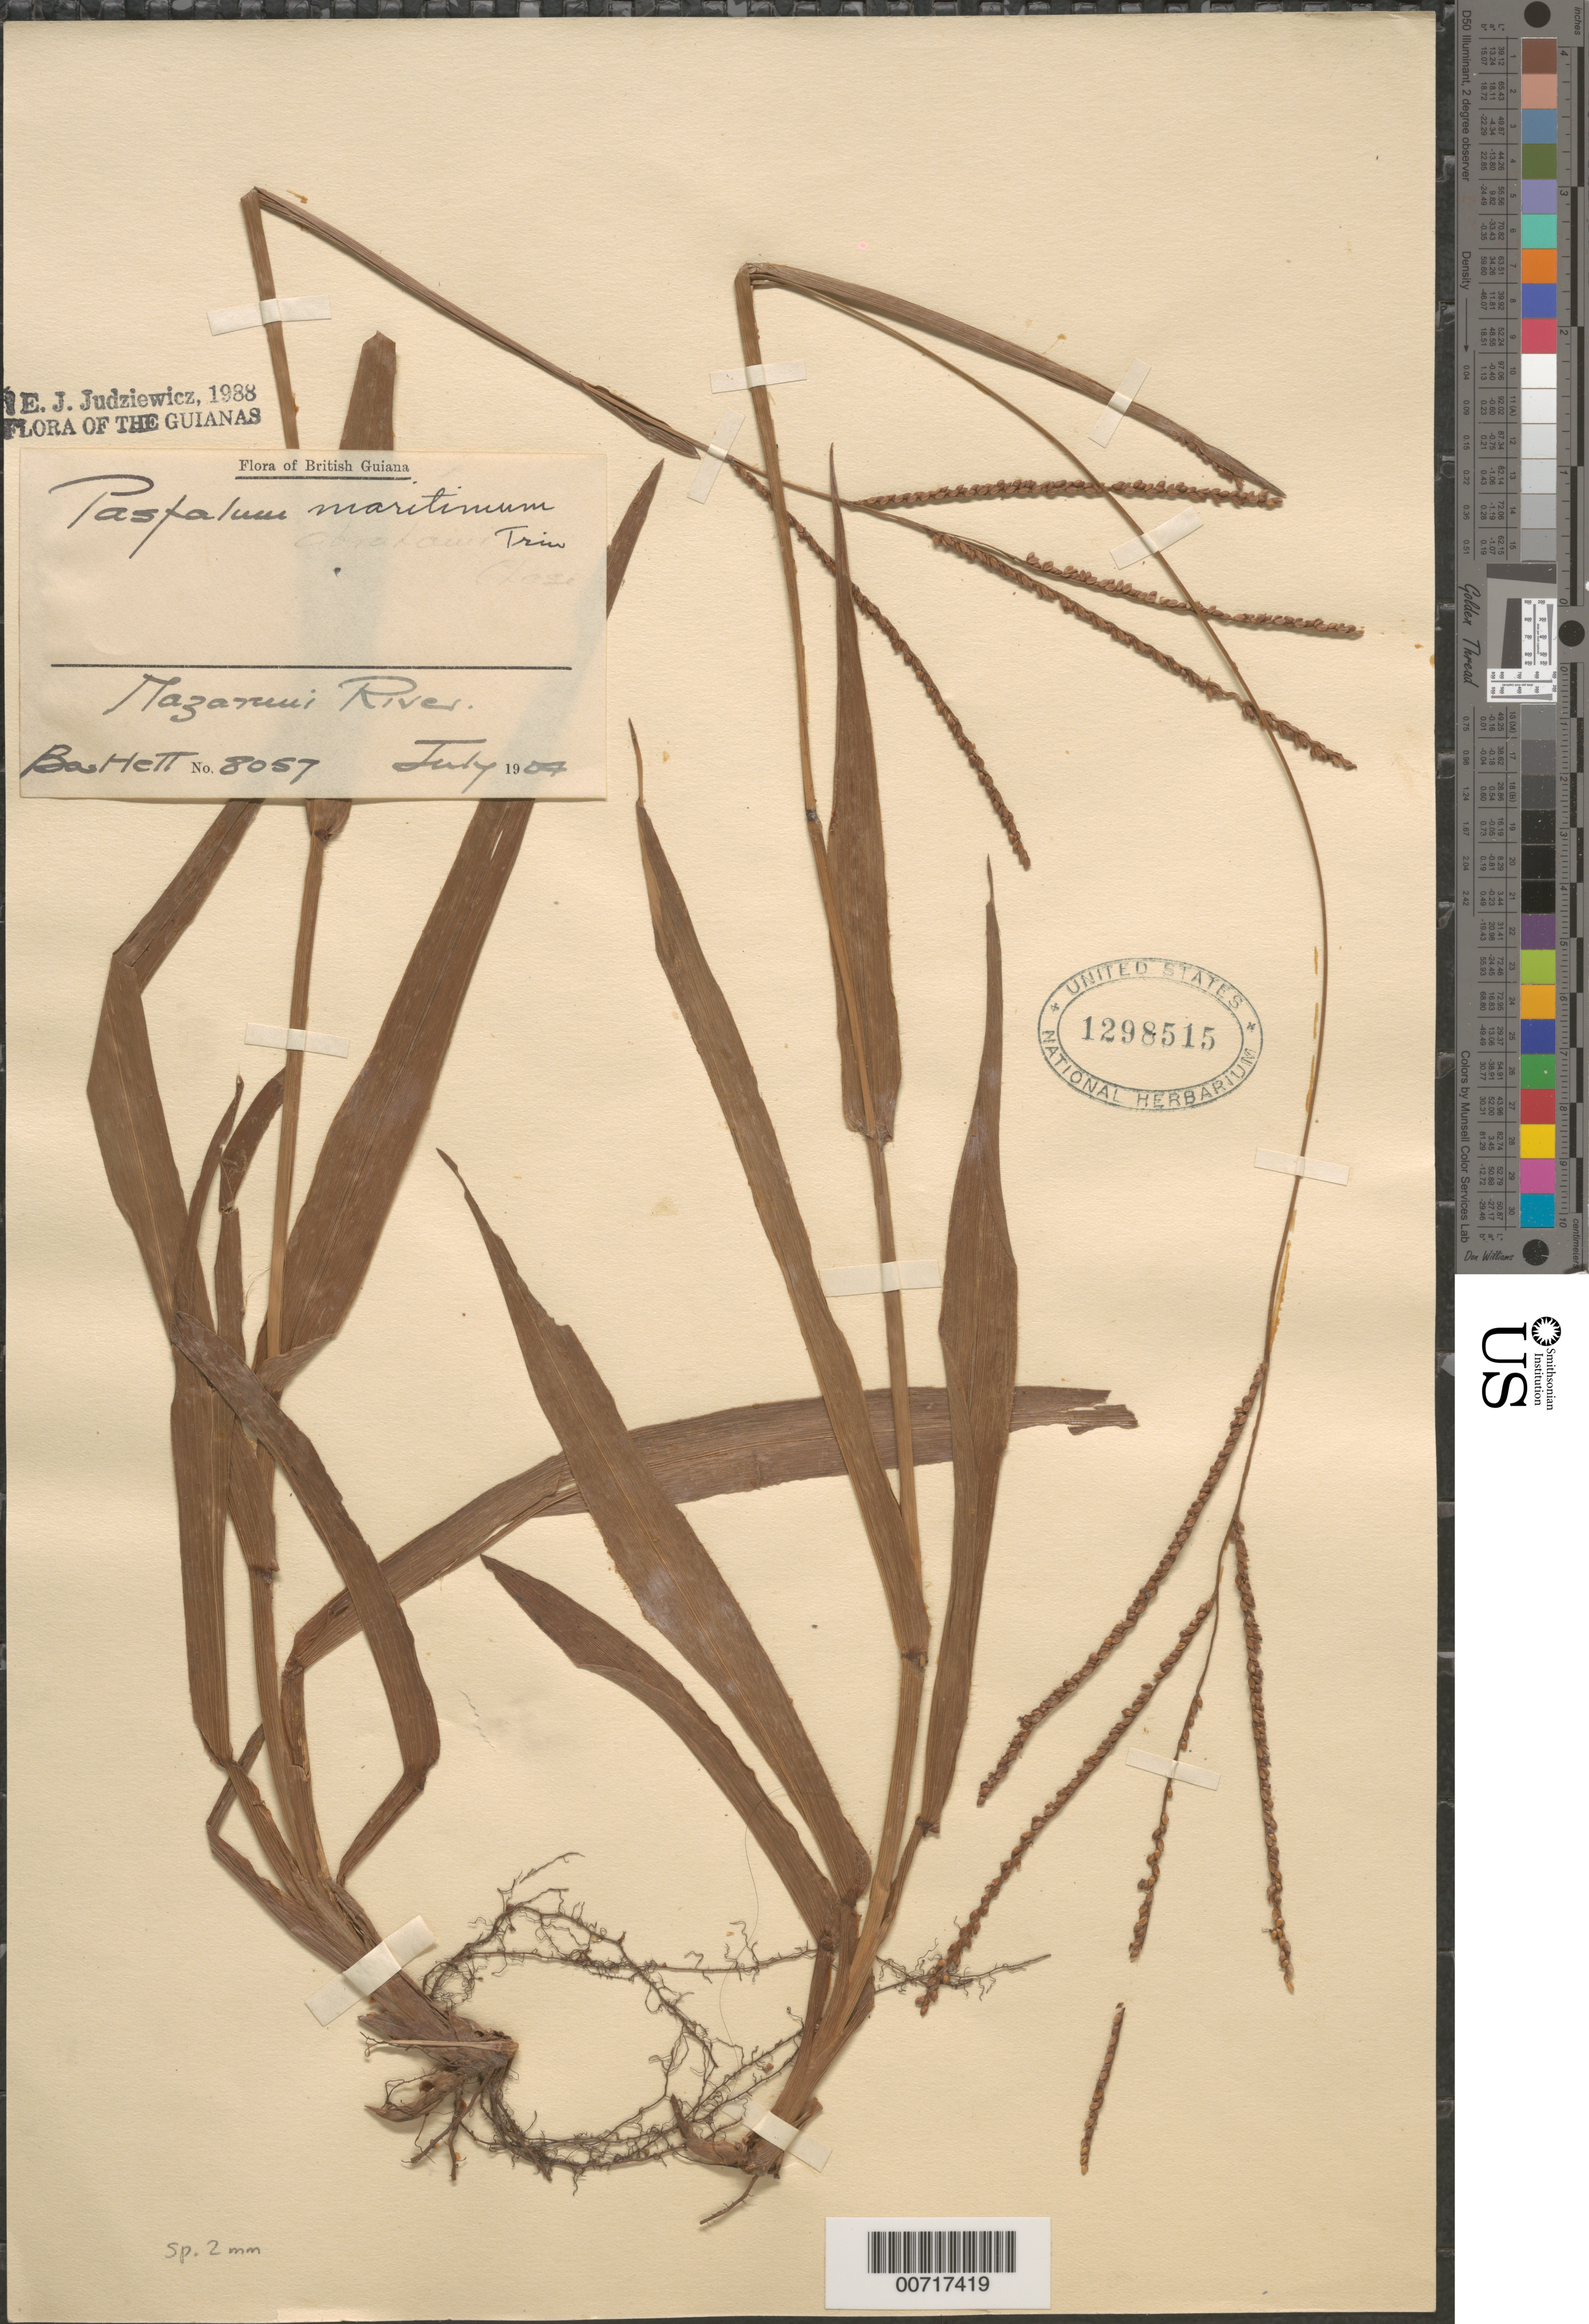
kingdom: Plantae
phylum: Tracheophyta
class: Liliopsida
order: Poales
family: Poaceae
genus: Paspalum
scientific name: Paspalum maritimum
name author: Trin.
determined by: Judziewicz, E. J.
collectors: A. W. Bartlett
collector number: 8057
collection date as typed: Jul-04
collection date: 2004-07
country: Guyana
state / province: Cuyuni-Mazaruni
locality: Mazaruni R.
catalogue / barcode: US 1298515